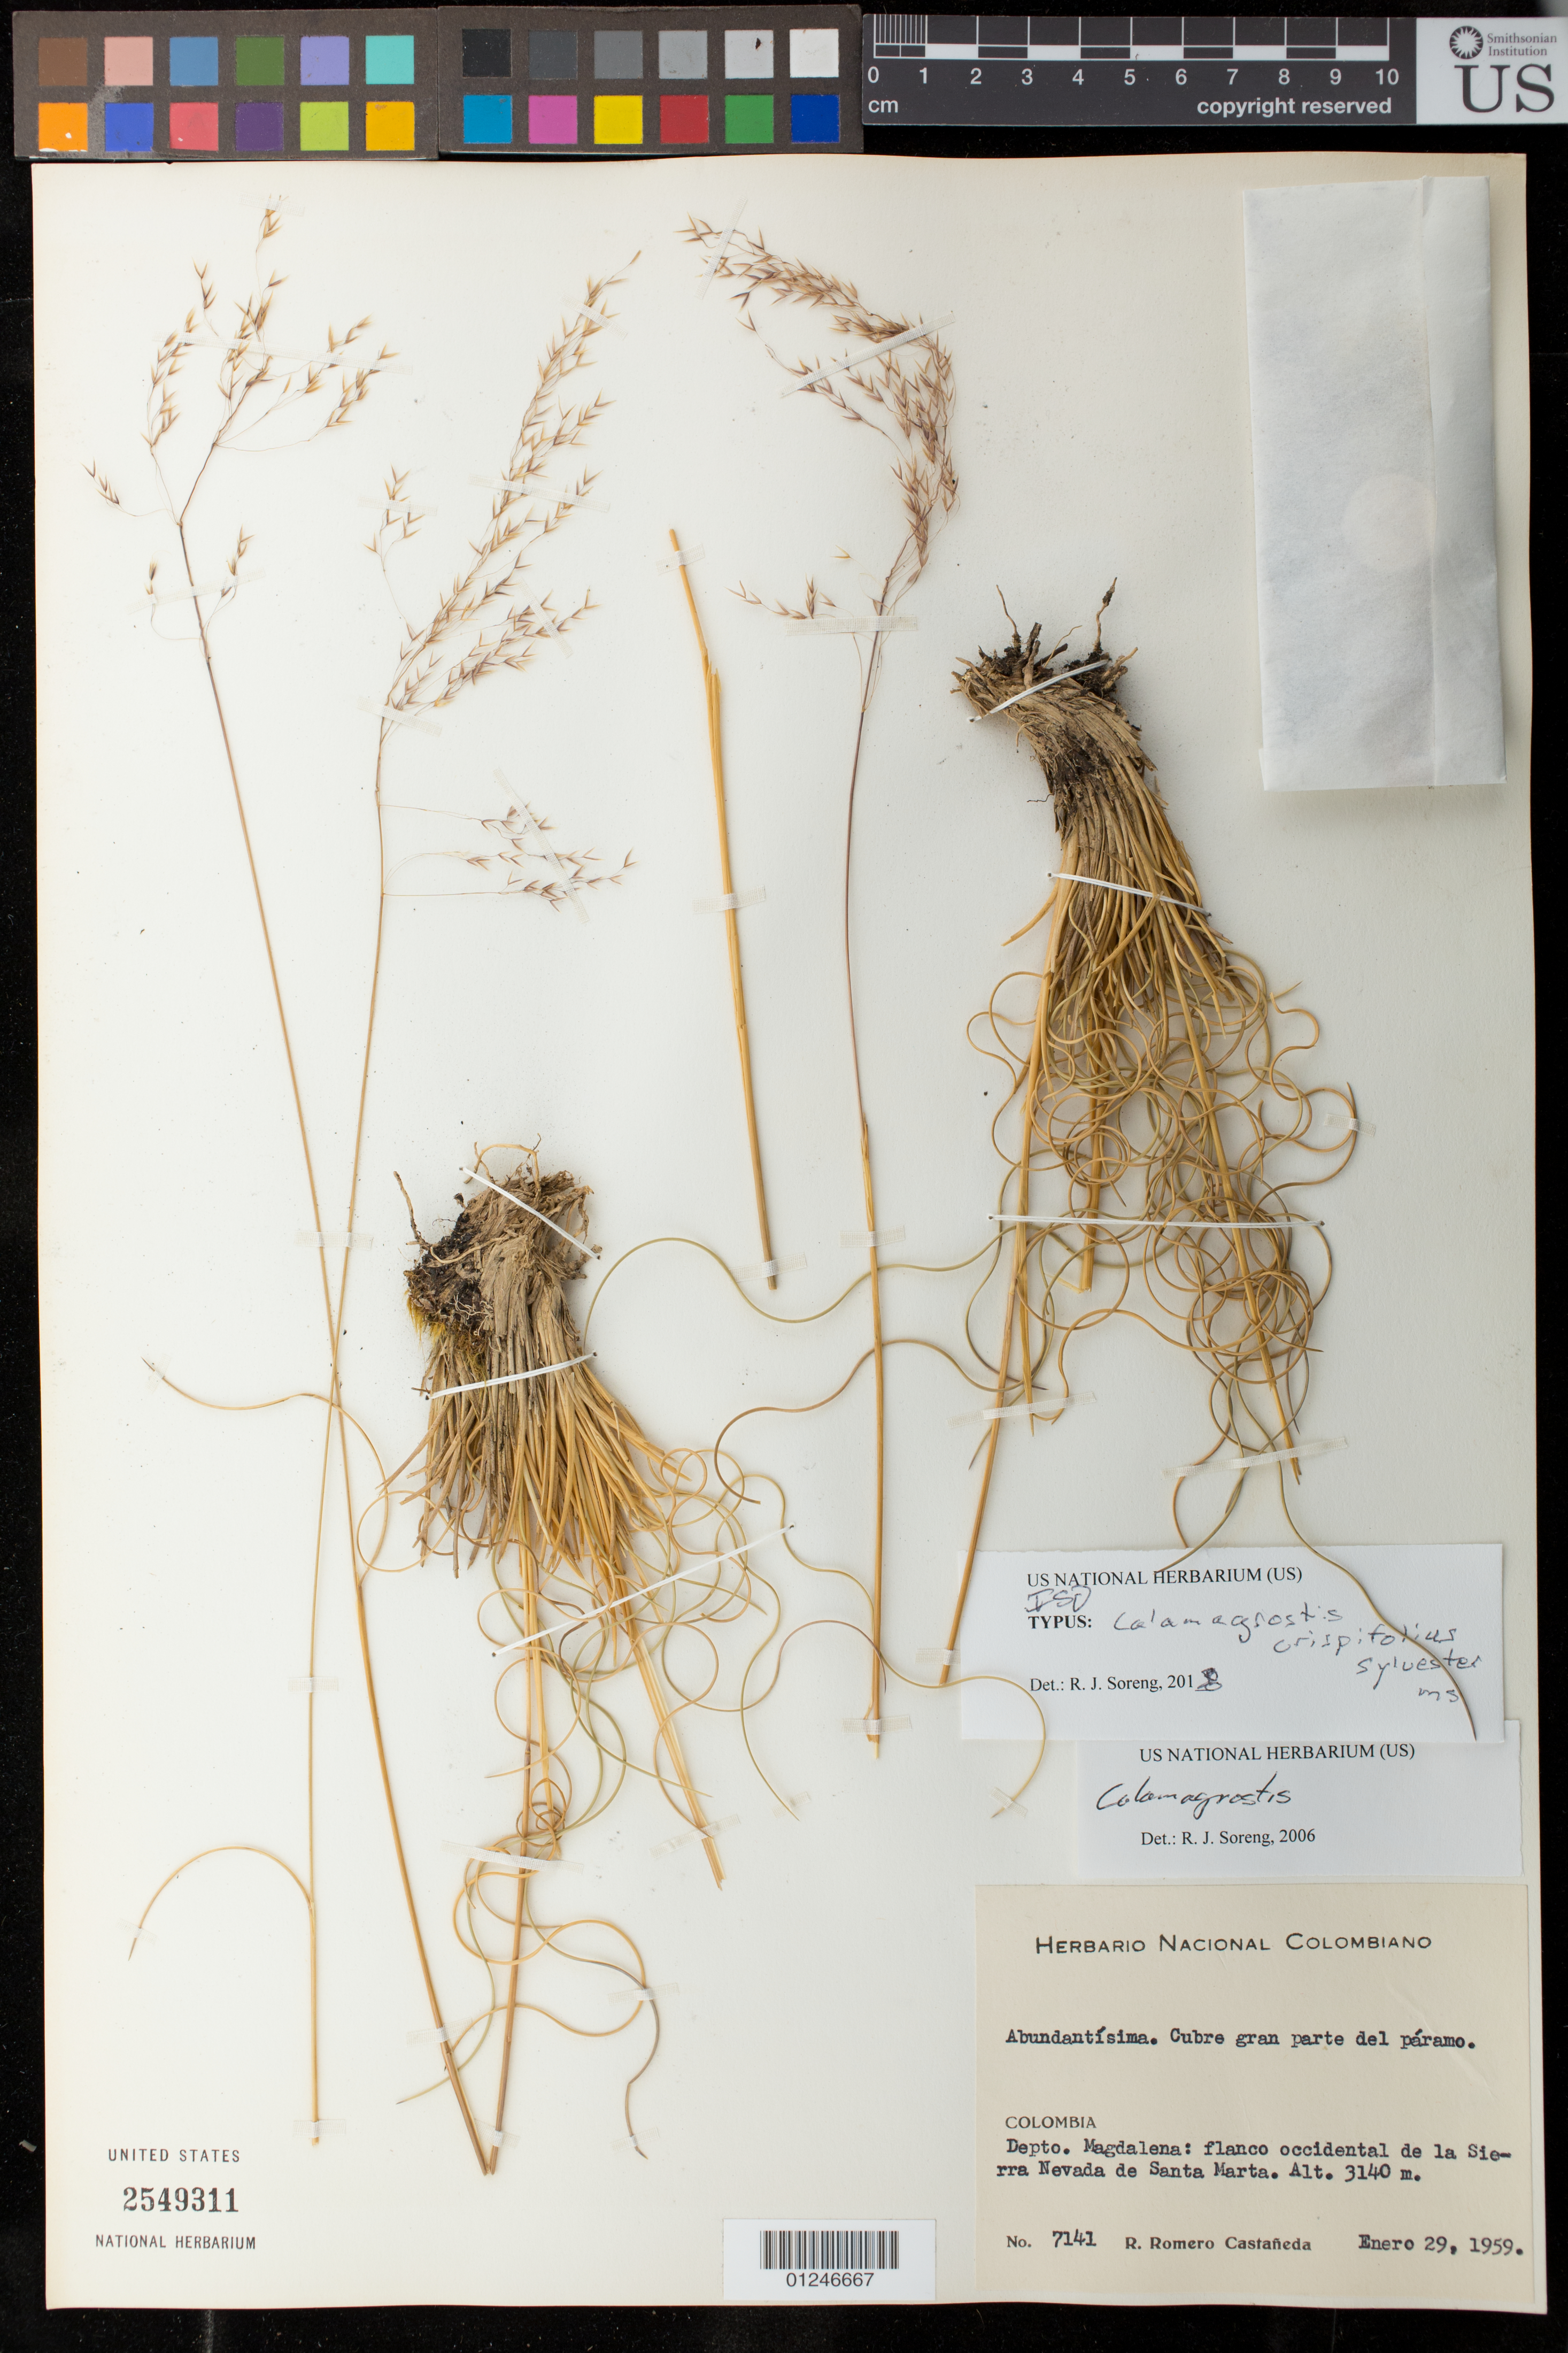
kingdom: Plantae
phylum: Tracheophyta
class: Liliopsida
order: Poales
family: Poaceae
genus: Calamagrostis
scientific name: Calamagrostis crispifolius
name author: Sylvester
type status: Isotype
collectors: R. Romero Castañeda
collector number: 7141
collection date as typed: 29 Jan 1959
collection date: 1959-01-29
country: Colombia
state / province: Magdalena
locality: Depto. Magdalena: flanco occidental de la Sierra Nevada de Santa Marta.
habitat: Cubre gran parte del paramo. Abundantisima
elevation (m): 3140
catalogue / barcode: US 2549311